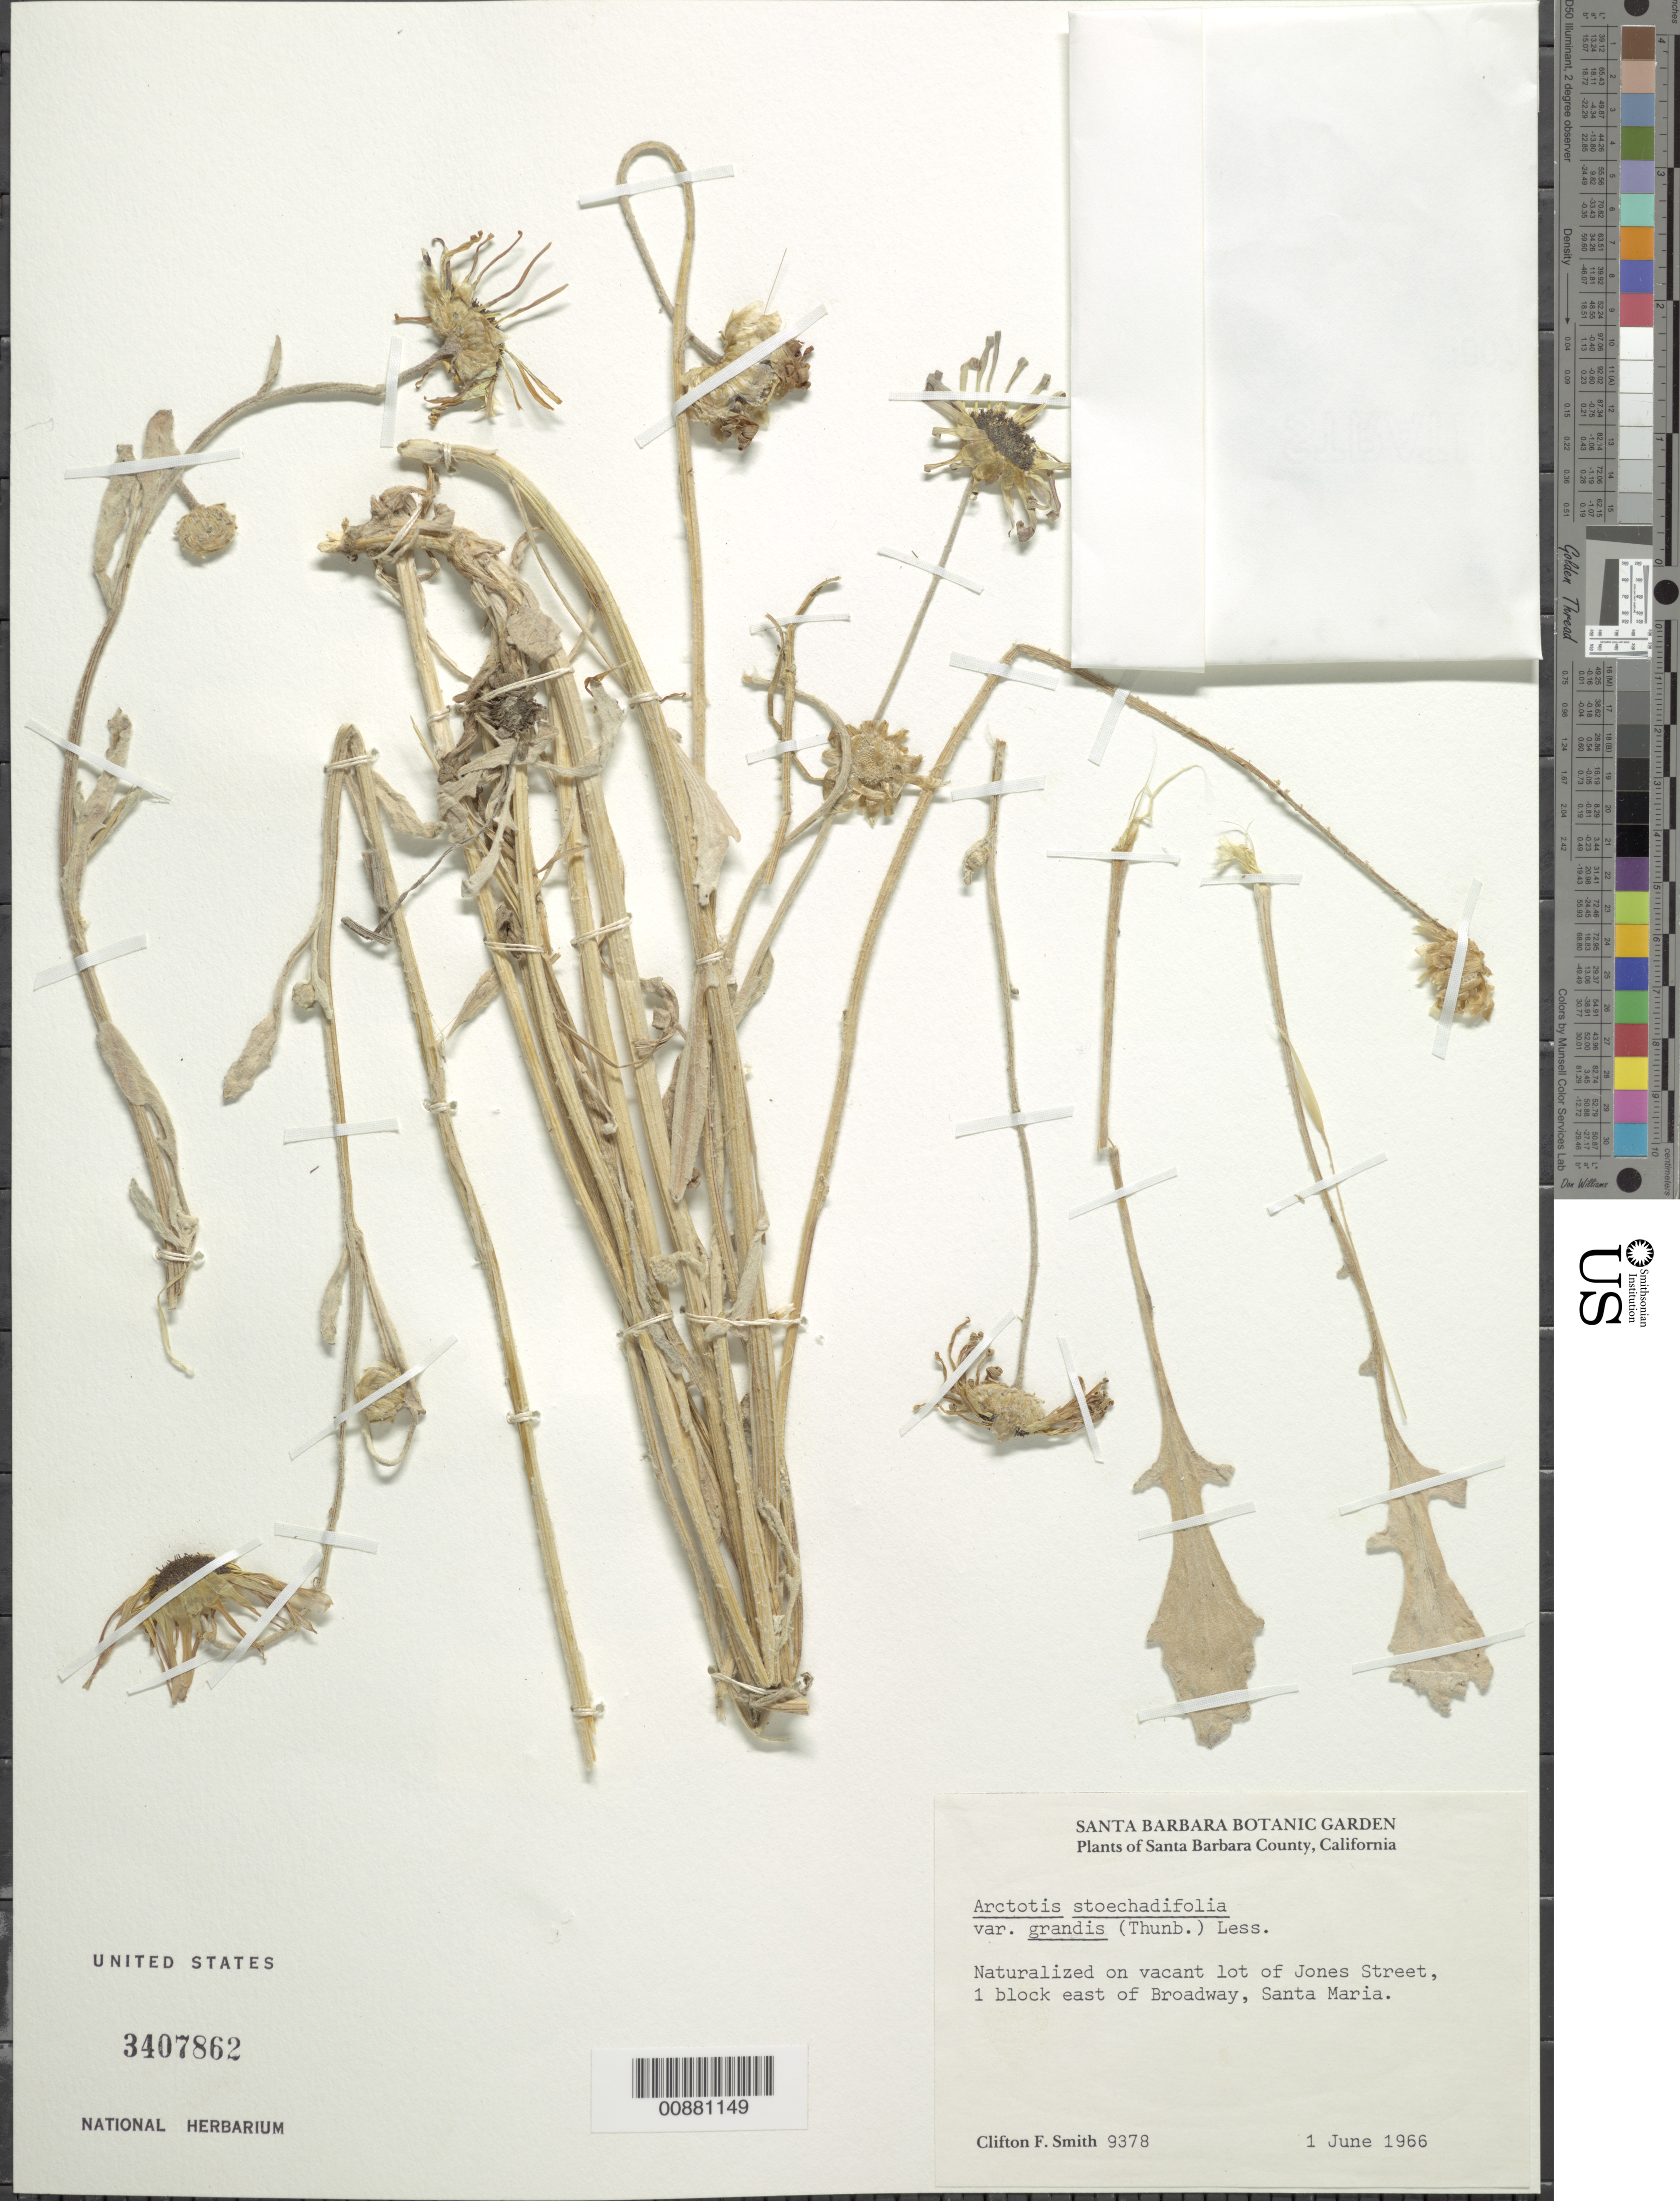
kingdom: Plantae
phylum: Tracheophyta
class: Magnoliopsida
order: Asterales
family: Asteraceae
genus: Arctotis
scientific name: Arctotis grandis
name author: (A. Berger) Thunb.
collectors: C. L. Smith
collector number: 9378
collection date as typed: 1 June 1966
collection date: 1966-06-01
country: United States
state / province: California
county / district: Santa Barbara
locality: Santa Barbara; Jones St, 1 block east of Broadway, Santa Maria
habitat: Vacant lot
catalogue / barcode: US 3407862